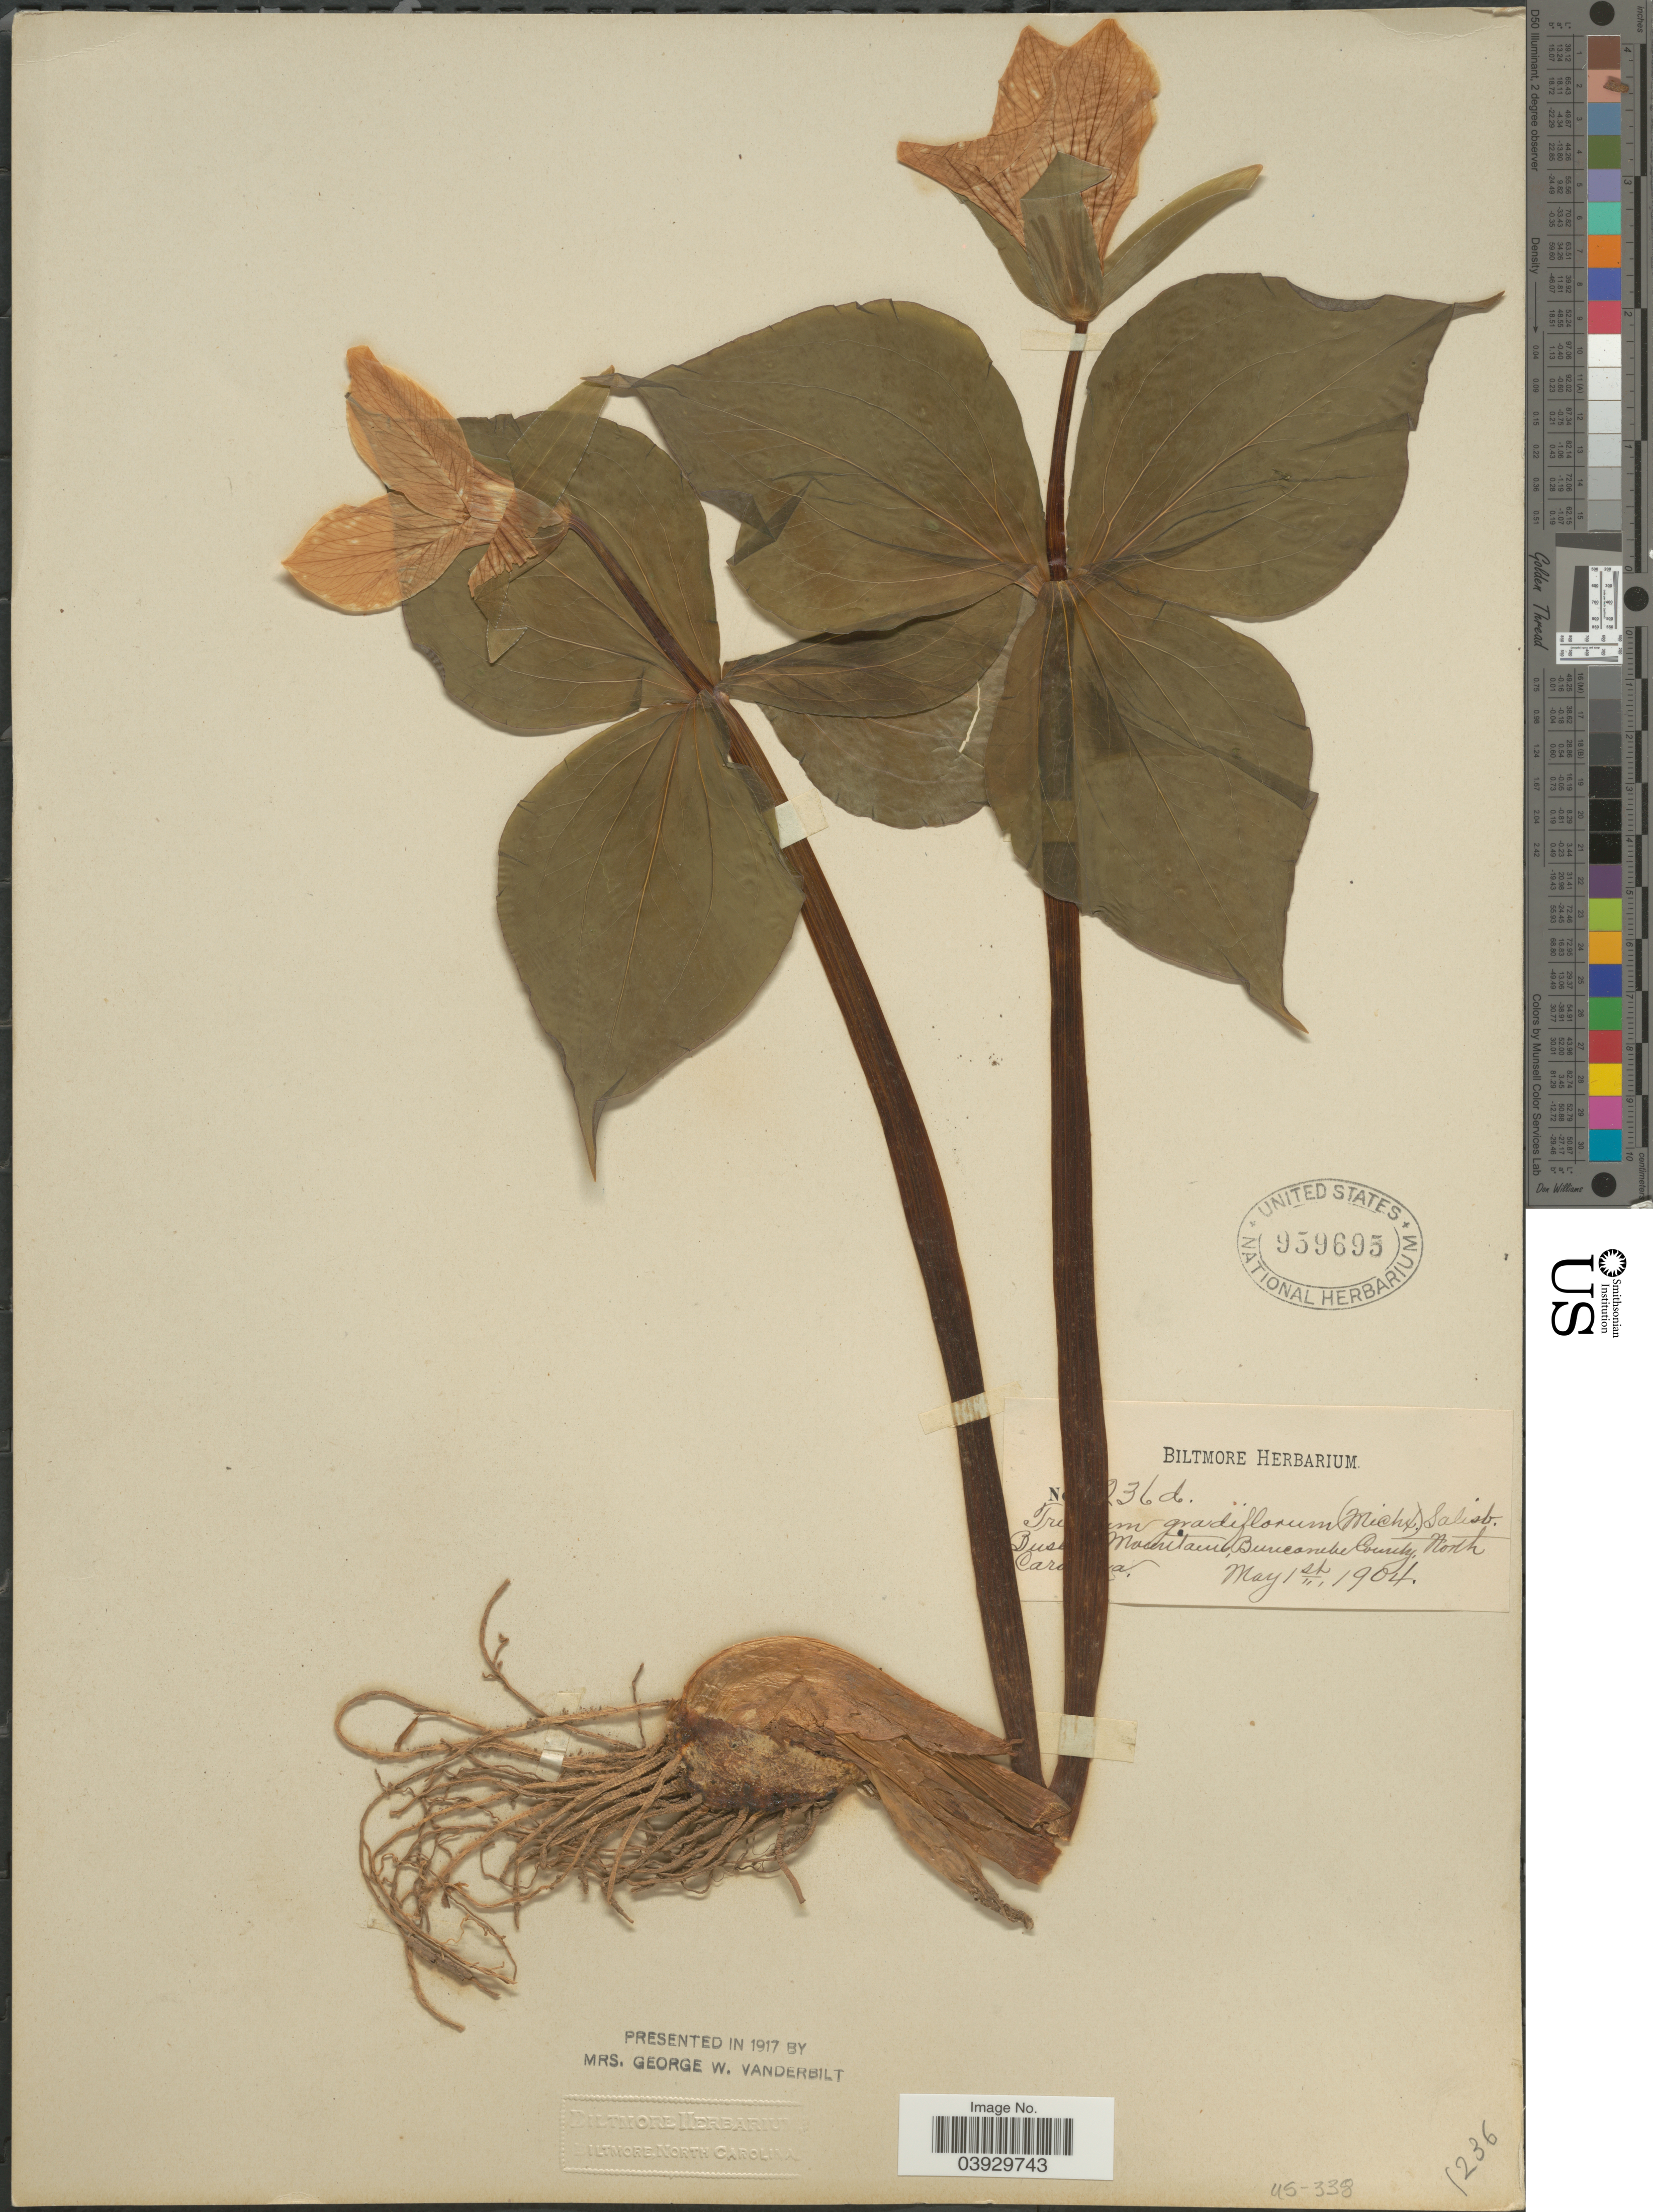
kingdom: Plantae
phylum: Tracheophyta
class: Liliopsida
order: Liliales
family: Melanthiaceae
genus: Trillium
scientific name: Trillium grandiflorum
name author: (Michx.) Salisb.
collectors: ex herb. Biltmore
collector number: !236d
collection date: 1904-05-01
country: United States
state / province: North Carolina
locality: Bus [illegible text] Mountains, Buncombe County.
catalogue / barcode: US 959695